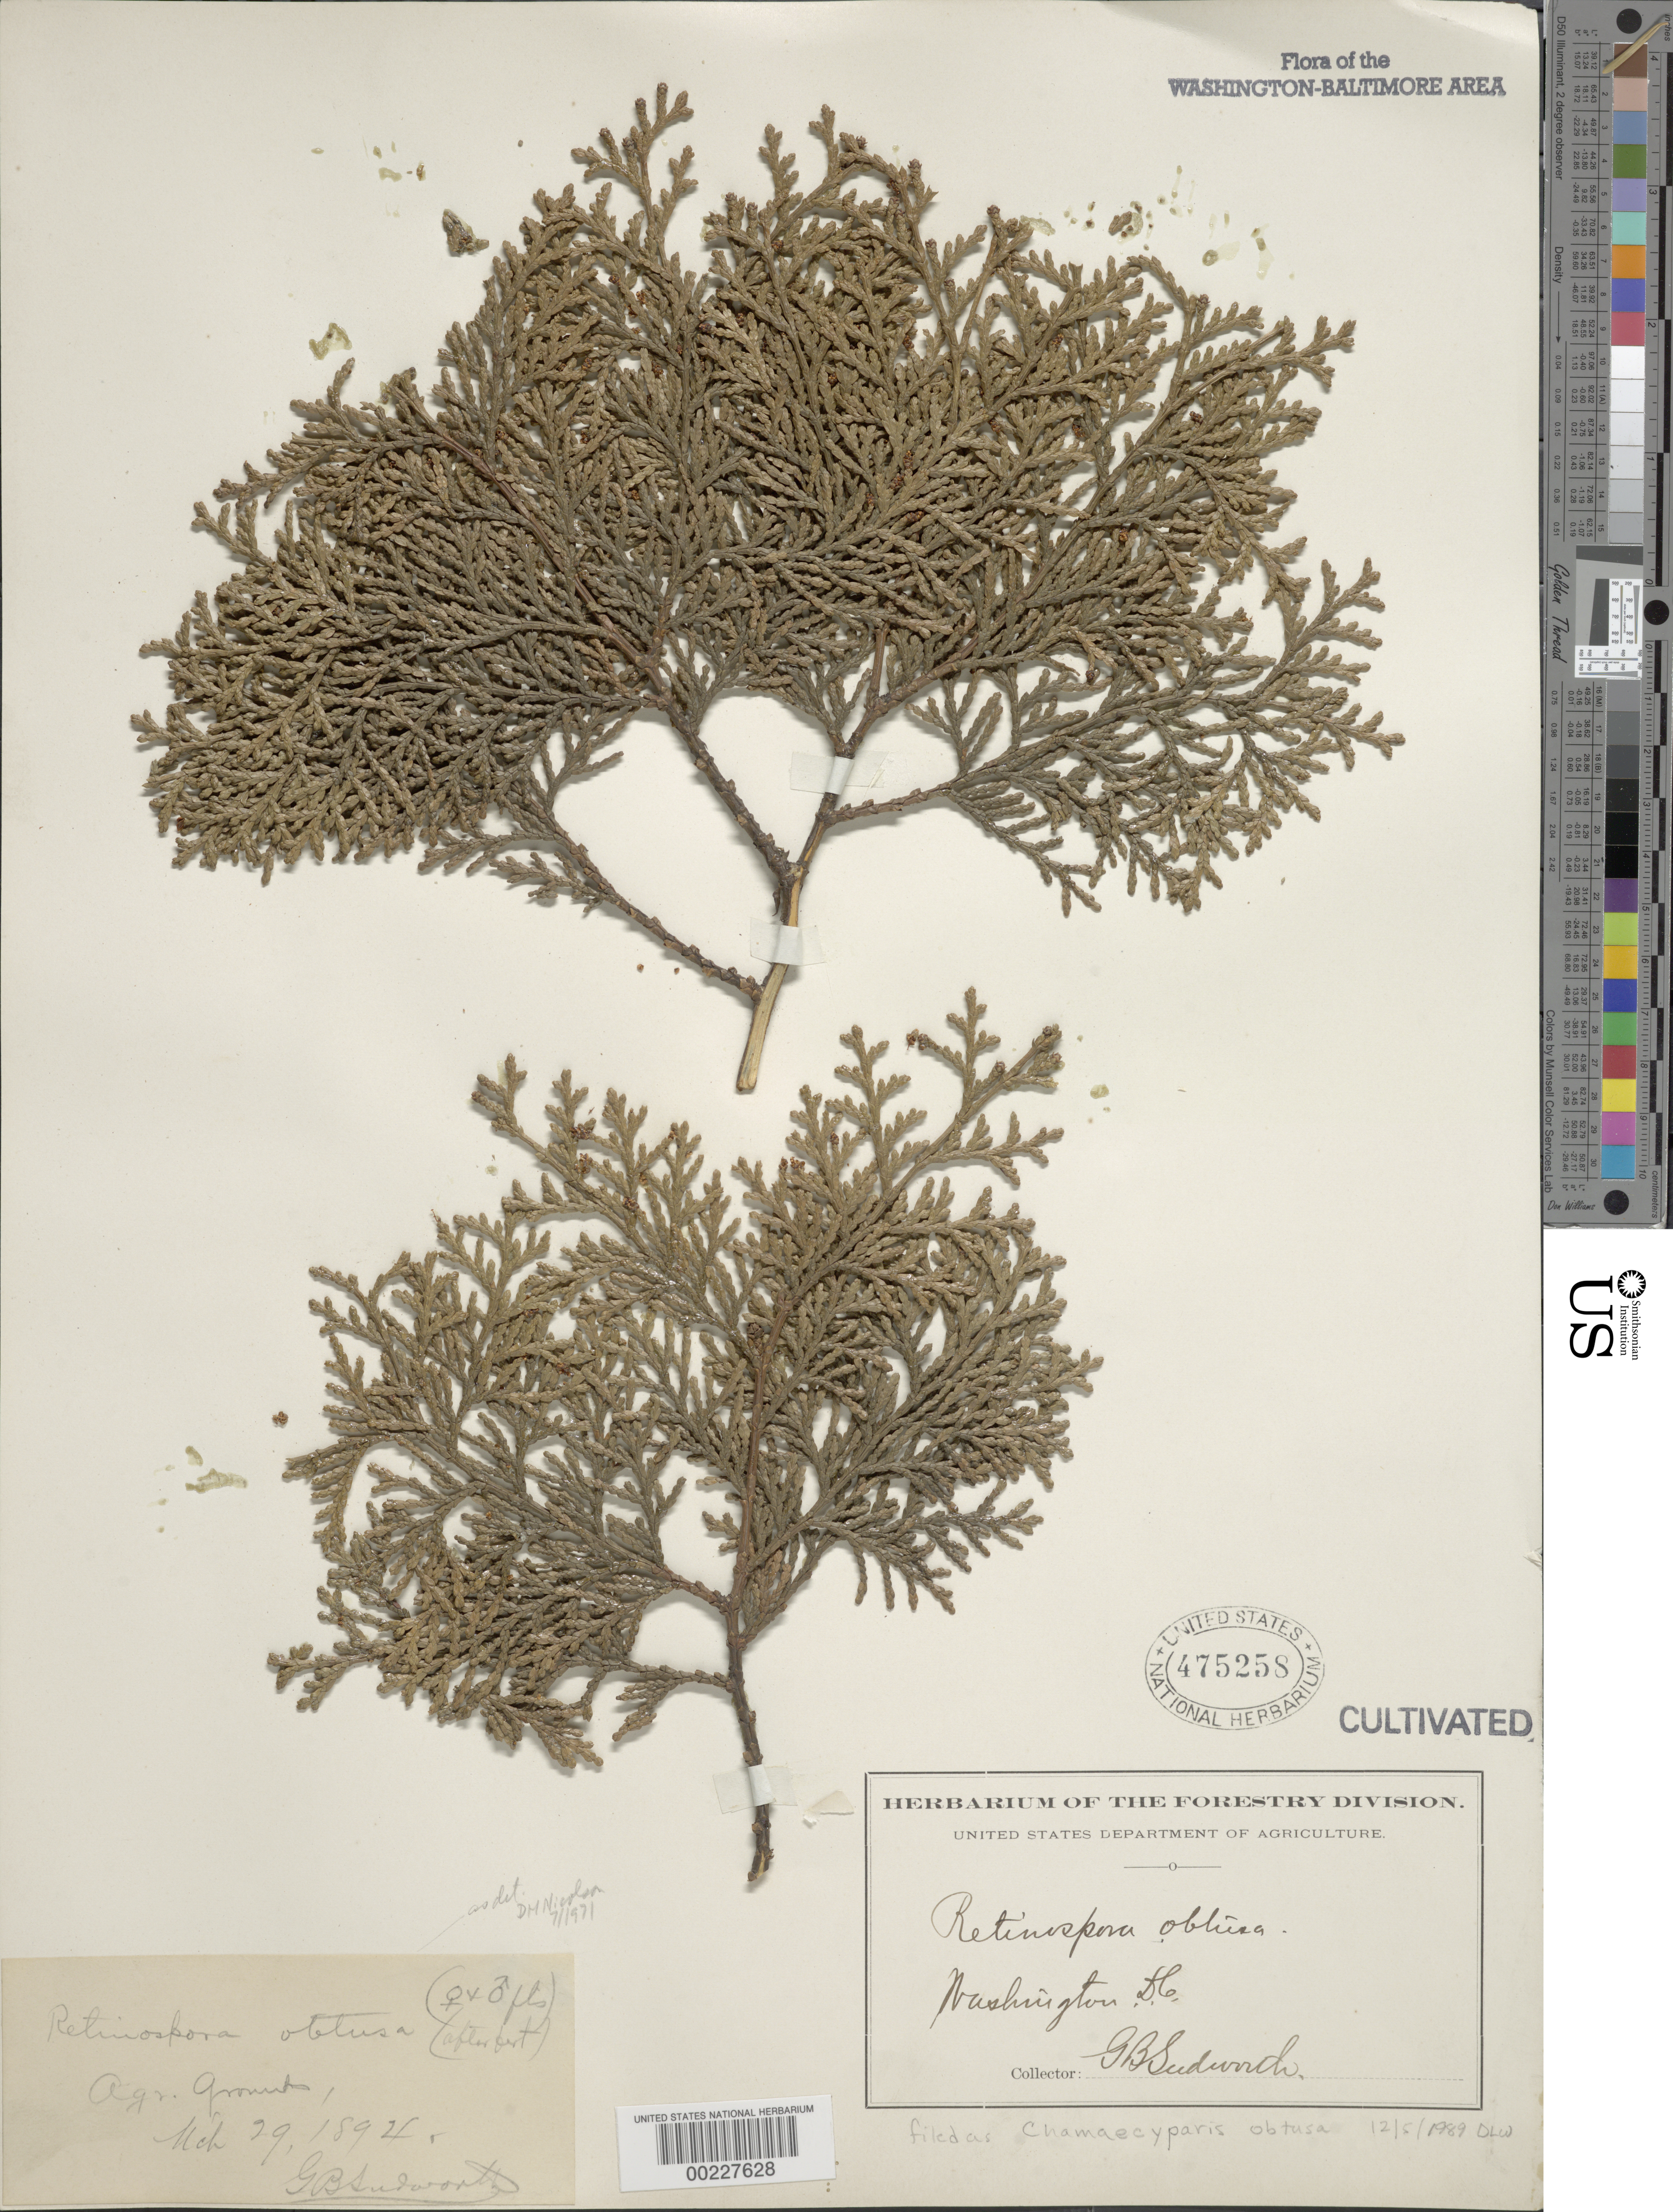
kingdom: Plantae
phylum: Tracheophyta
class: Pinopsida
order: Pinales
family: Cupressaceae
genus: Chamaecyparis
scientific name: Chamaecyparis obtusa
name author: (Siebold & Zucc.) Endl.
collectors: G. B. Sudworth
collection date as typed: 29 Mar 1894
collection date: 1894-03-29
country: United States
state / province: District of Columbia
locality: Agriculture grounds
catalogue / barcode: US 475258